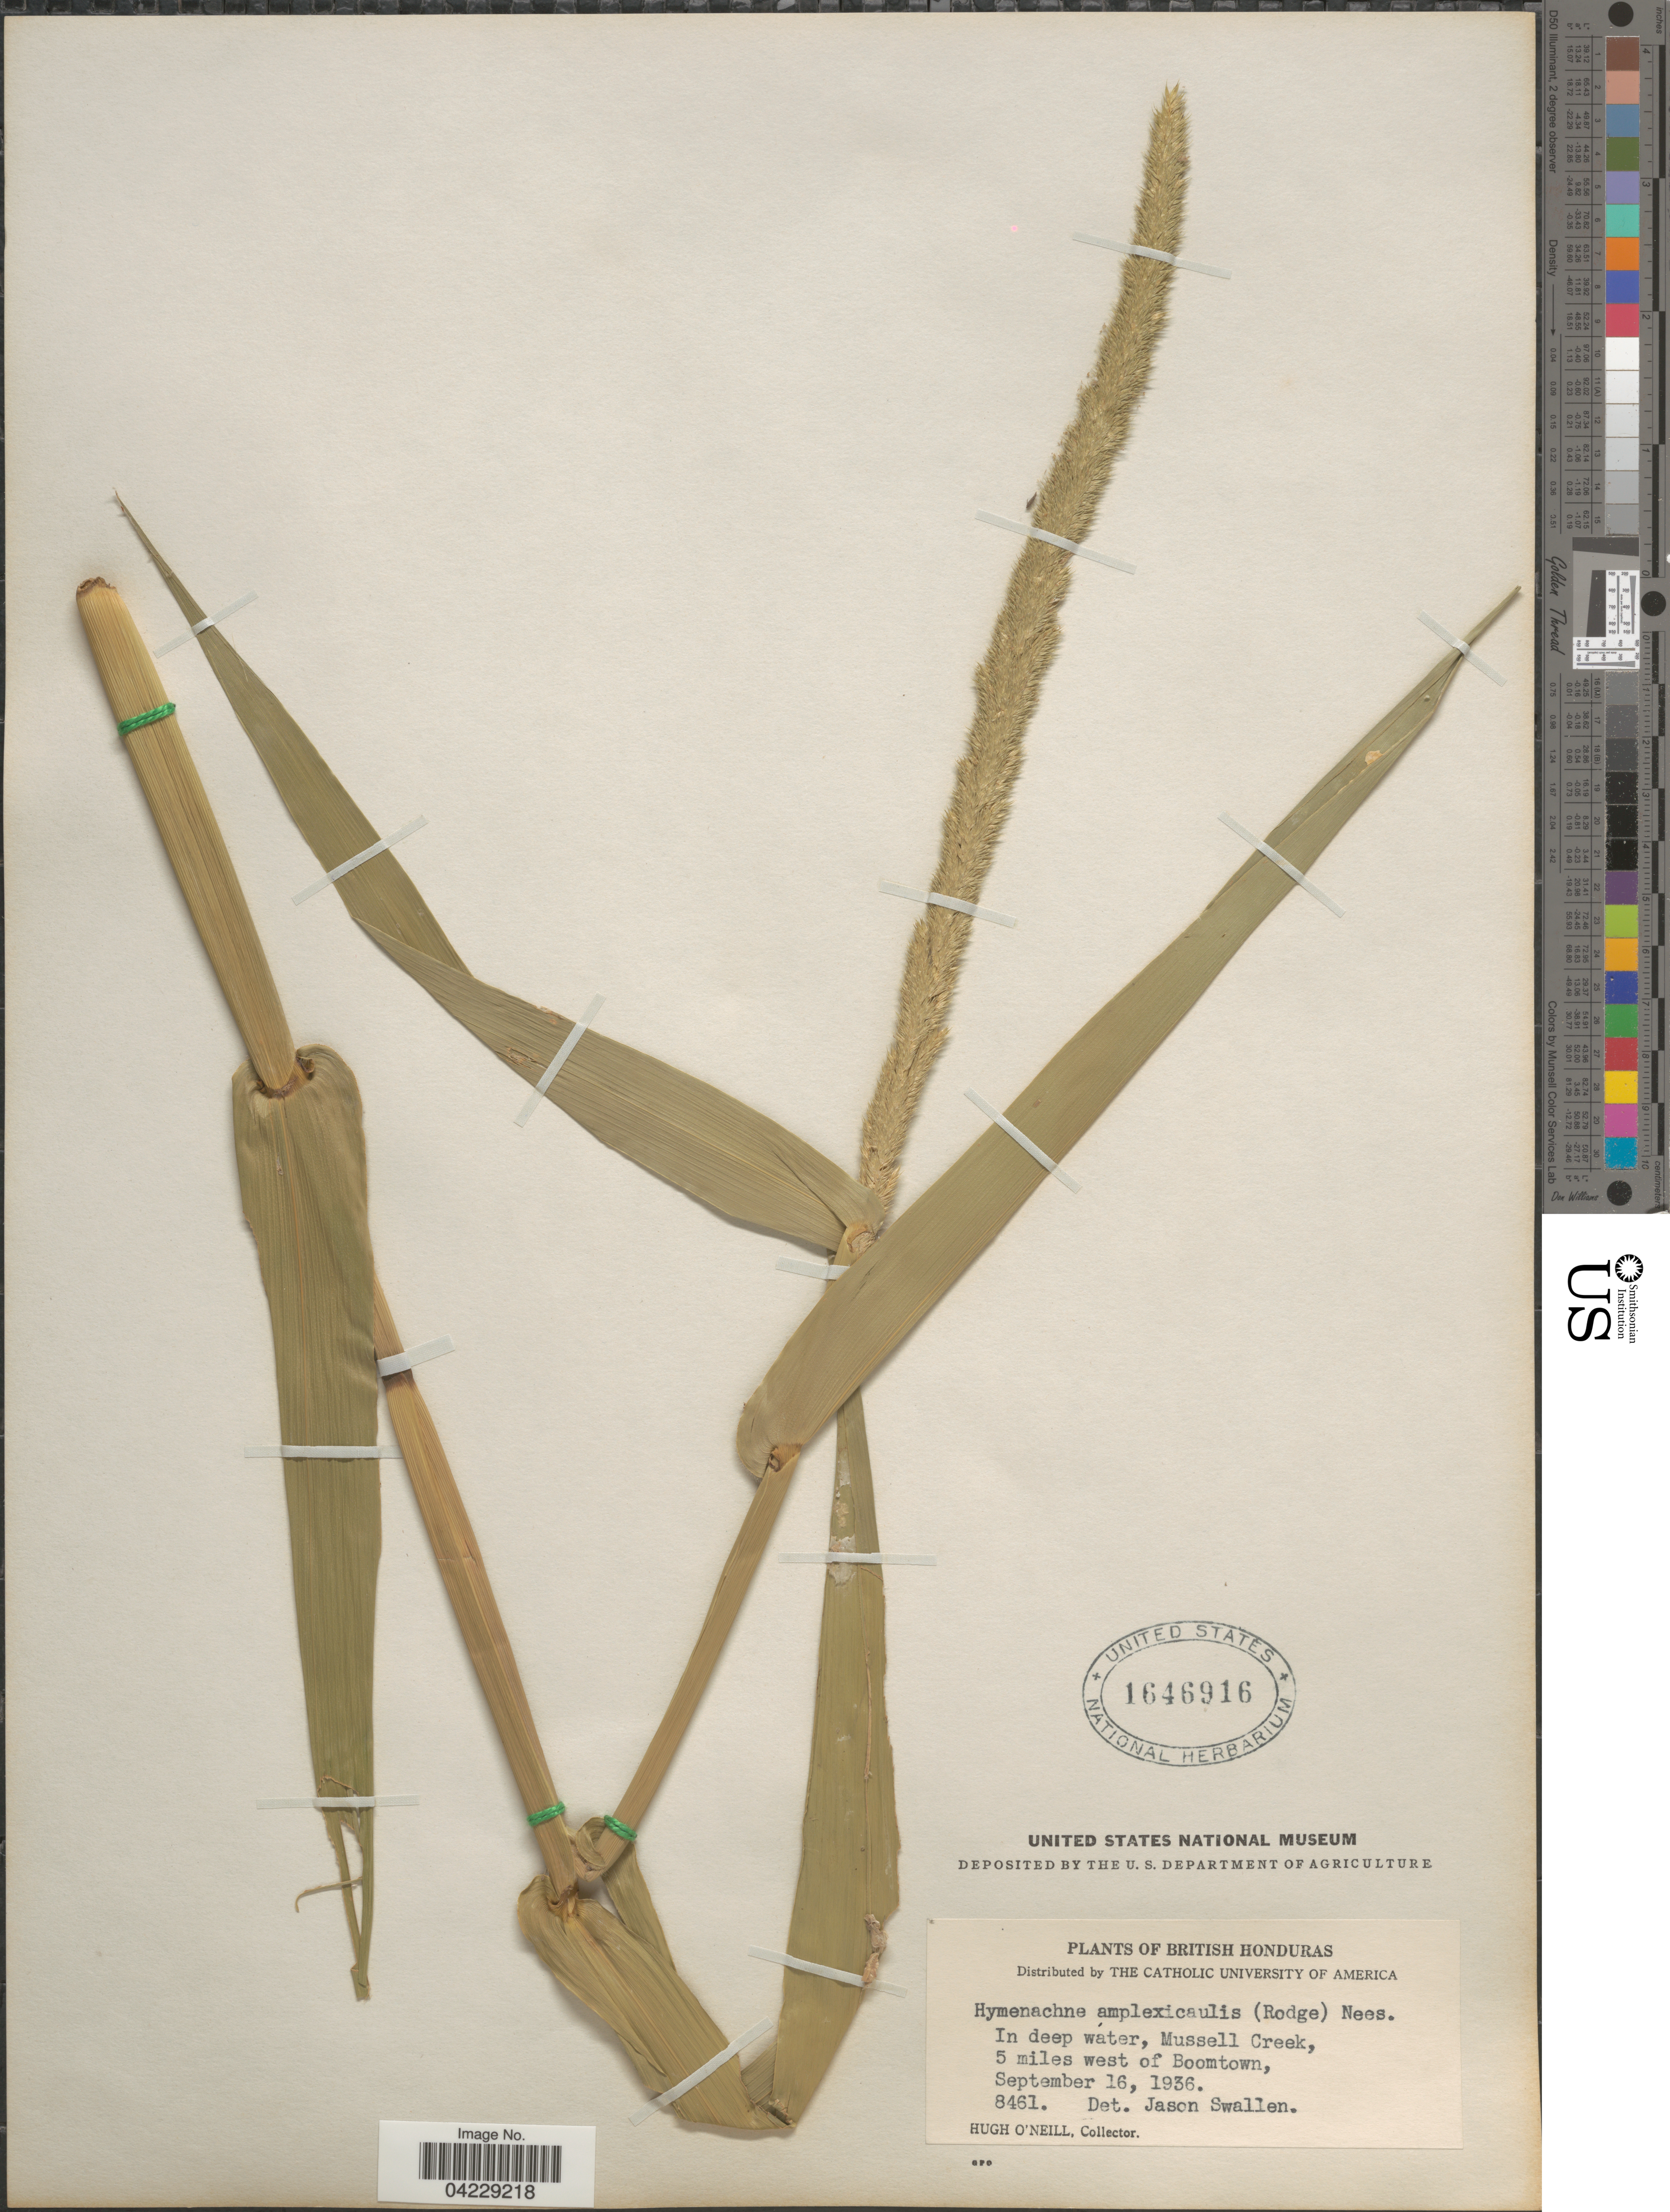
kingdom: Plantae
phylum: Tracheophyta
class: Liliopsida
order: Poales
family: Poaceae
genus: Hymenachne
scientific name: Hymenachne amplexicaulis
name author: (Rudge) Nees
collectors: H. O'Neill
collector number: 8461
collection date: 1936-09-16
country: Belize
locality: British Honduras. In deep water, Mussell Creek, 5 miles west of Boomtown.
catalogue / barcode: US 1646916